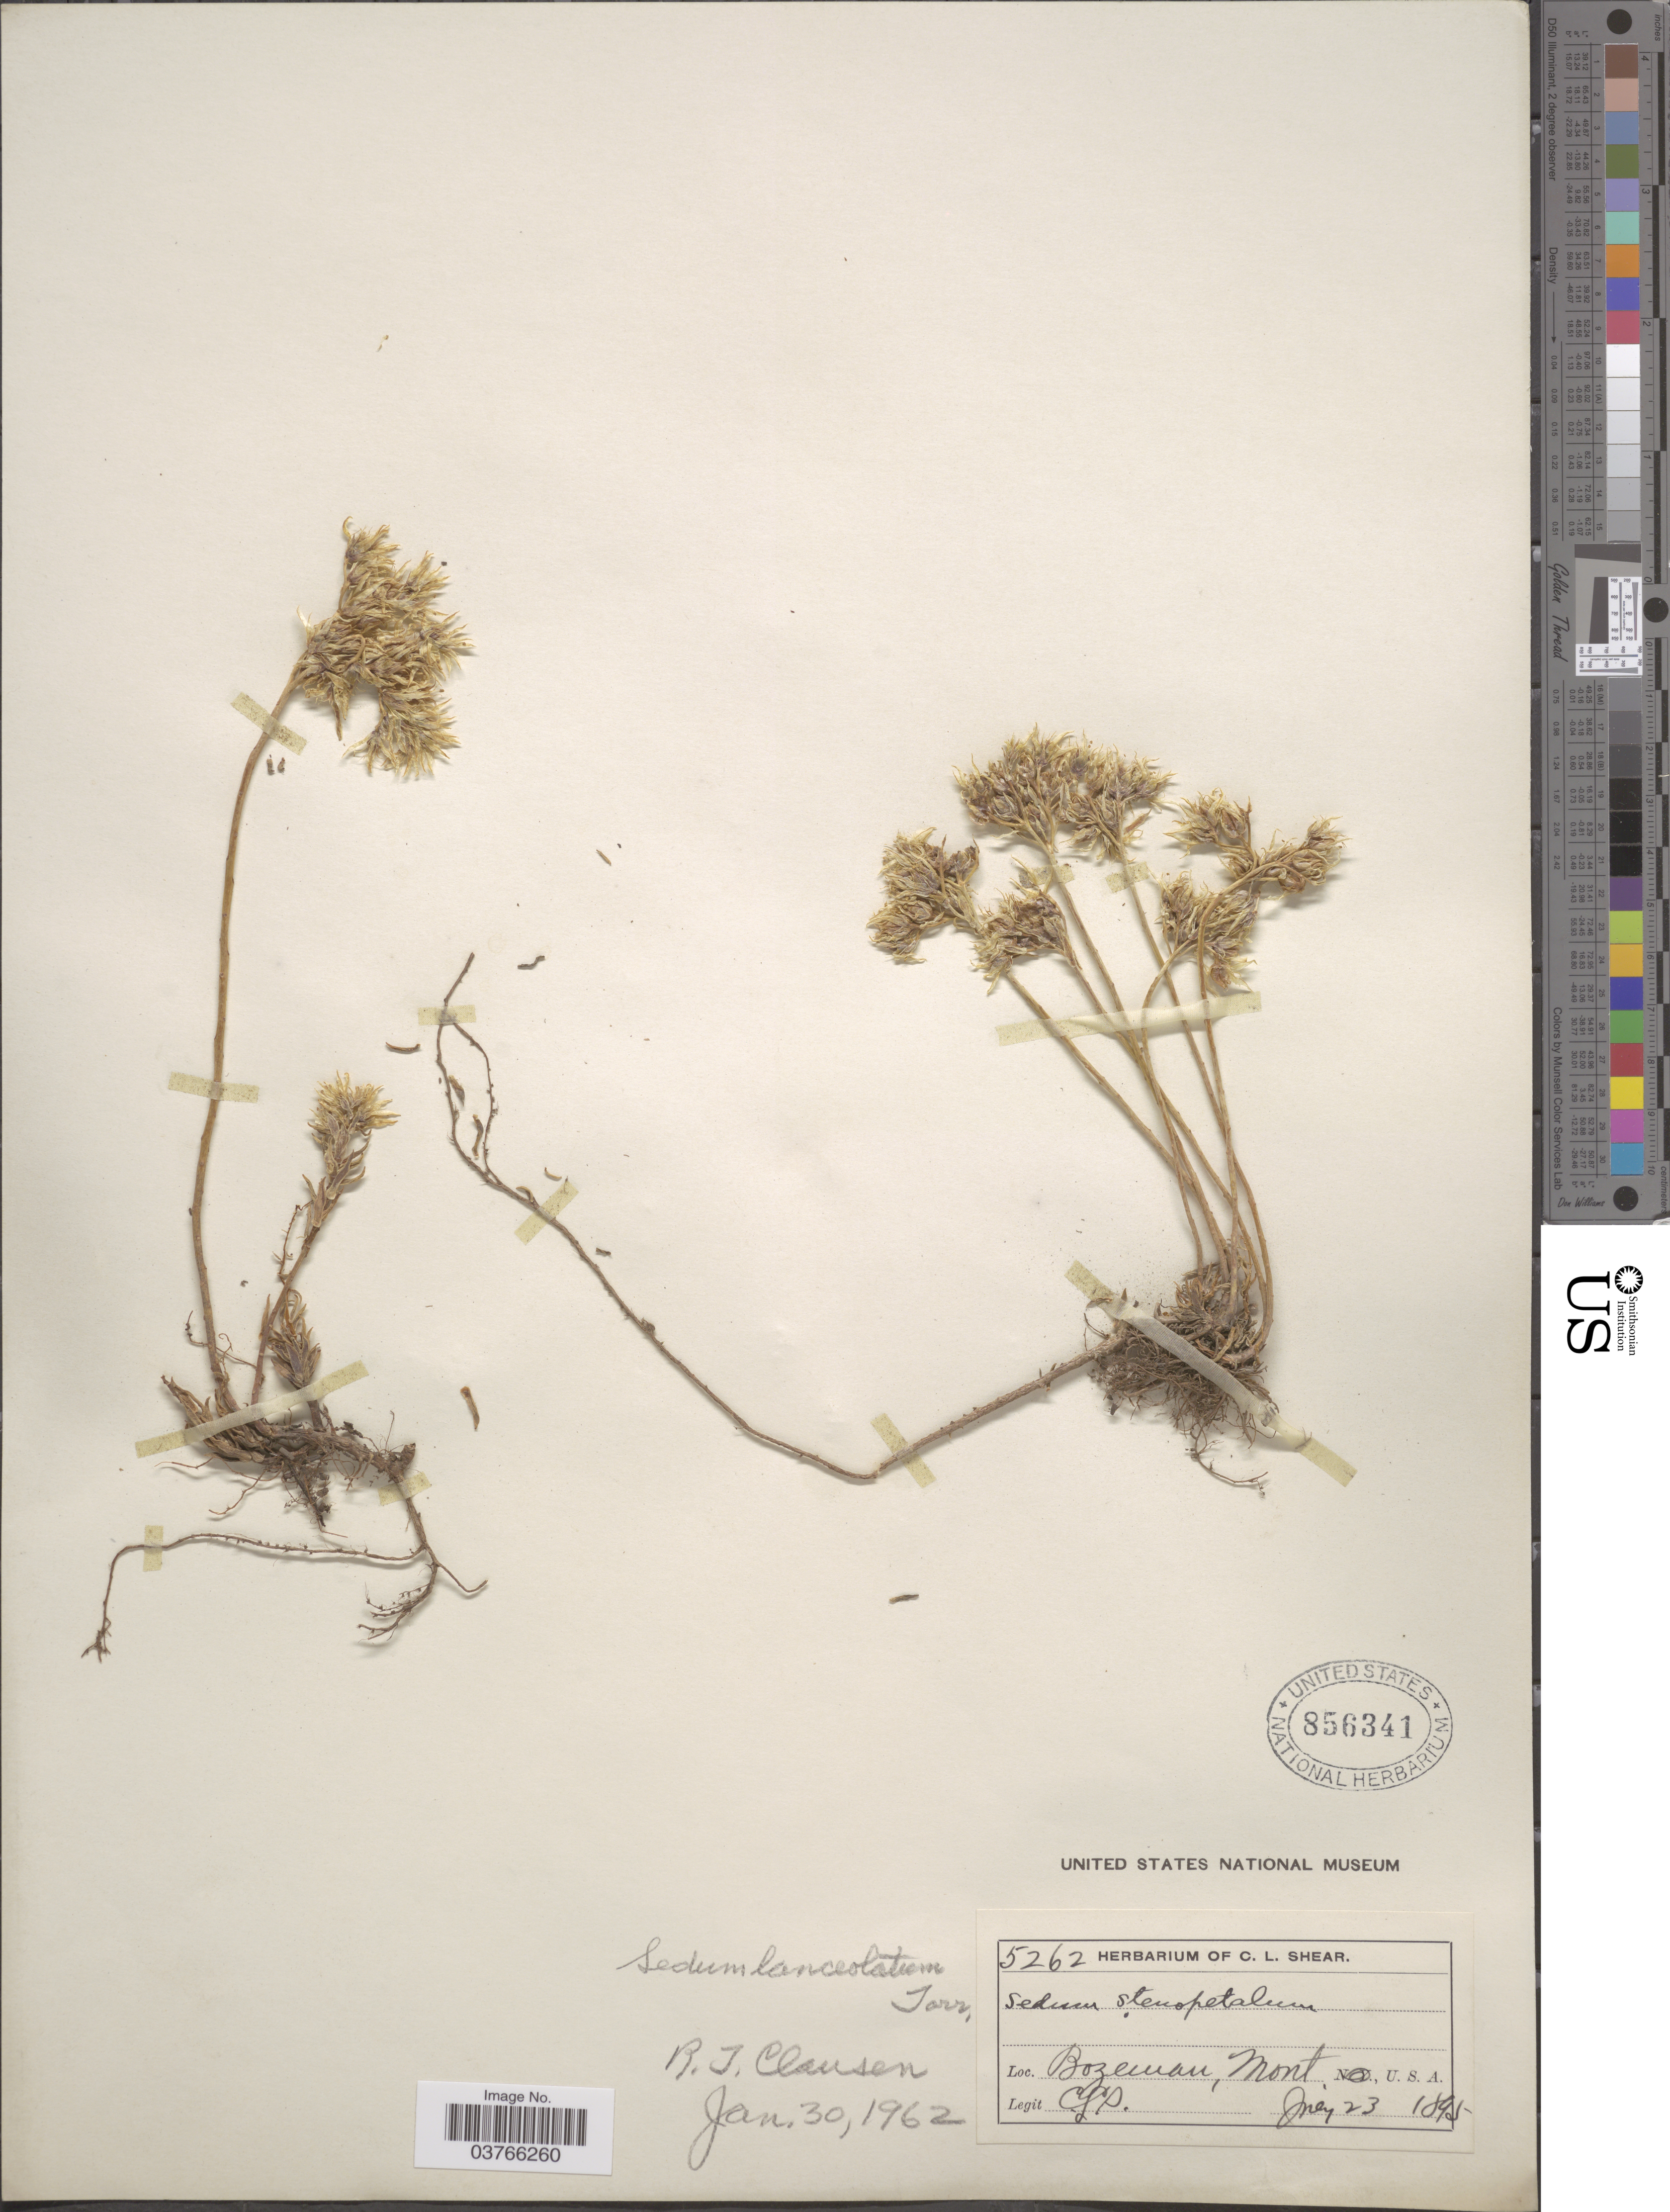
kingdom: Plantae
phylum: Tracheophyta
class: Magnoliopsida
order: Saxifragales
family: Crassulaceae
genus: Sedum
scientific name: Sedum lanceolatum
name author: Torr.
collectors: C. L. Shear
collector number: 5262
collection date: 1895-07-23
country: United States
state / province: Montana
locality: Bozeman.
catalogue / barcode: US 856341